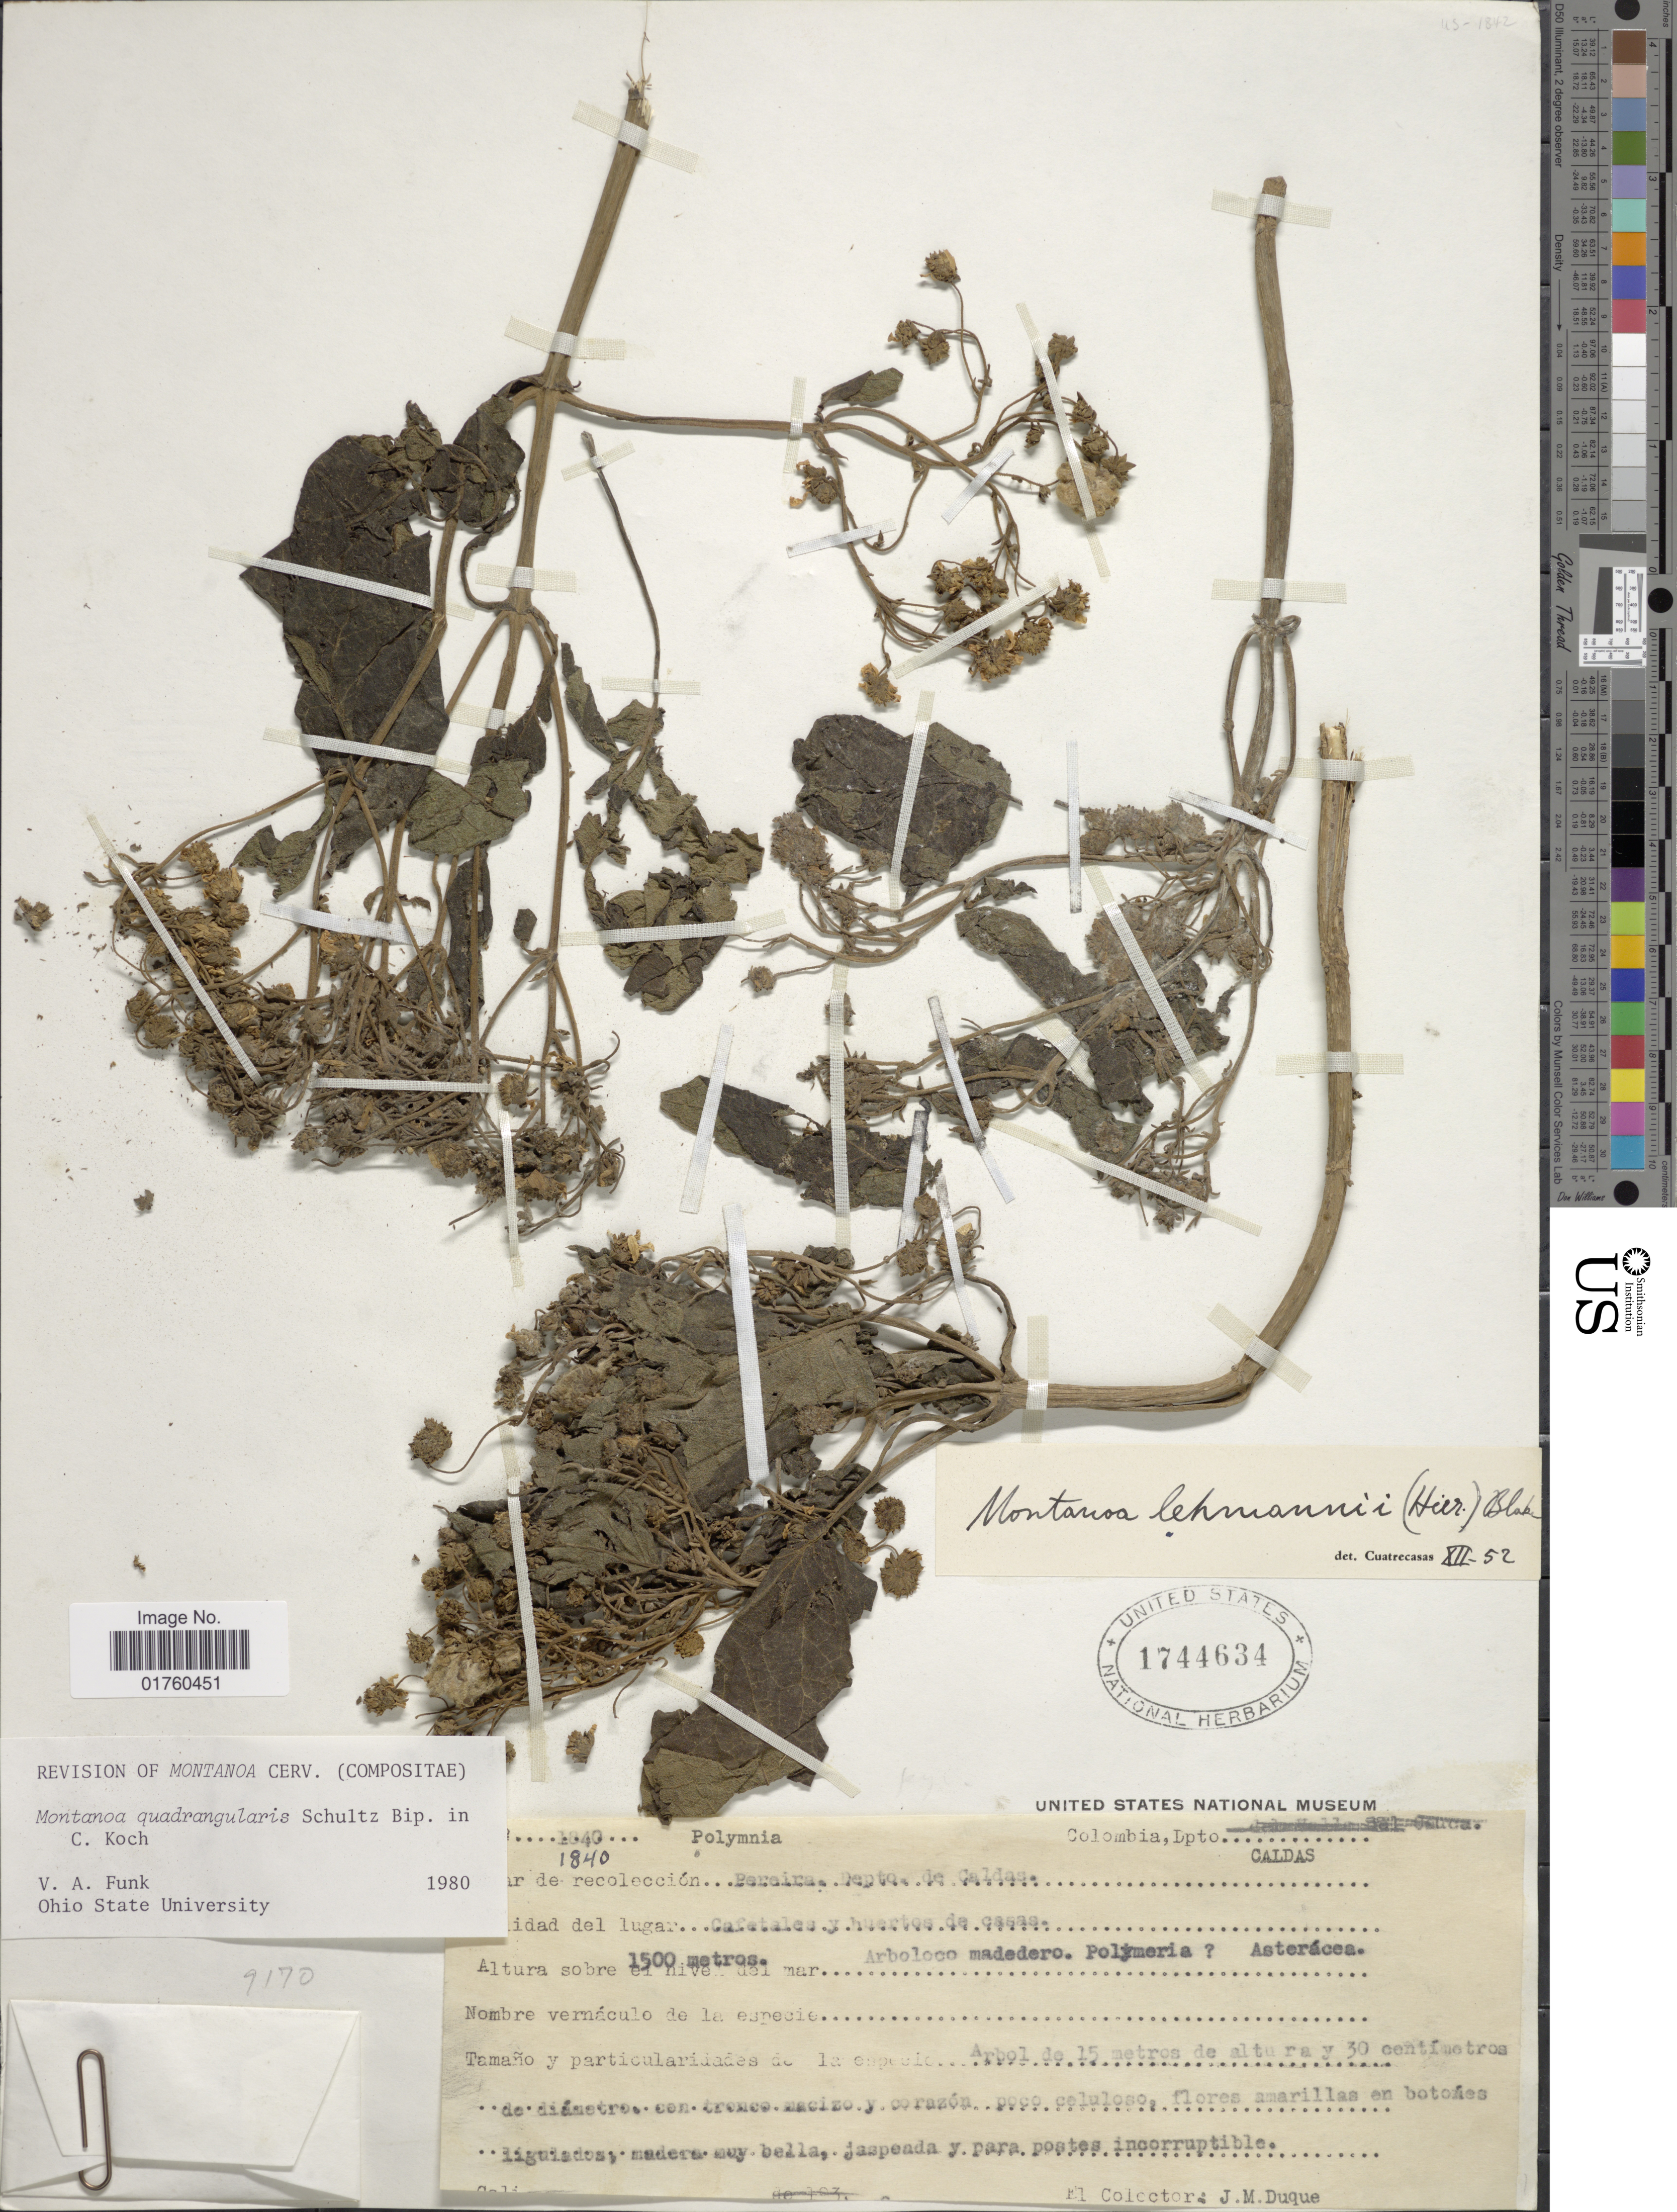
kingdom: Plantae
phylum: Tracheophyta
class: Magnoliopsida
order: Asterales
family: Asteraceae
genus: Montanoa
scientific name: Montanoa quadrangularis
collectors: J. Duque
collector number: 1840*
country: Colombia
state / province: Caldas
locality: Pareira, Depto de Caldas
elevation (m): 1500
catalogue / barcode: US 1744634